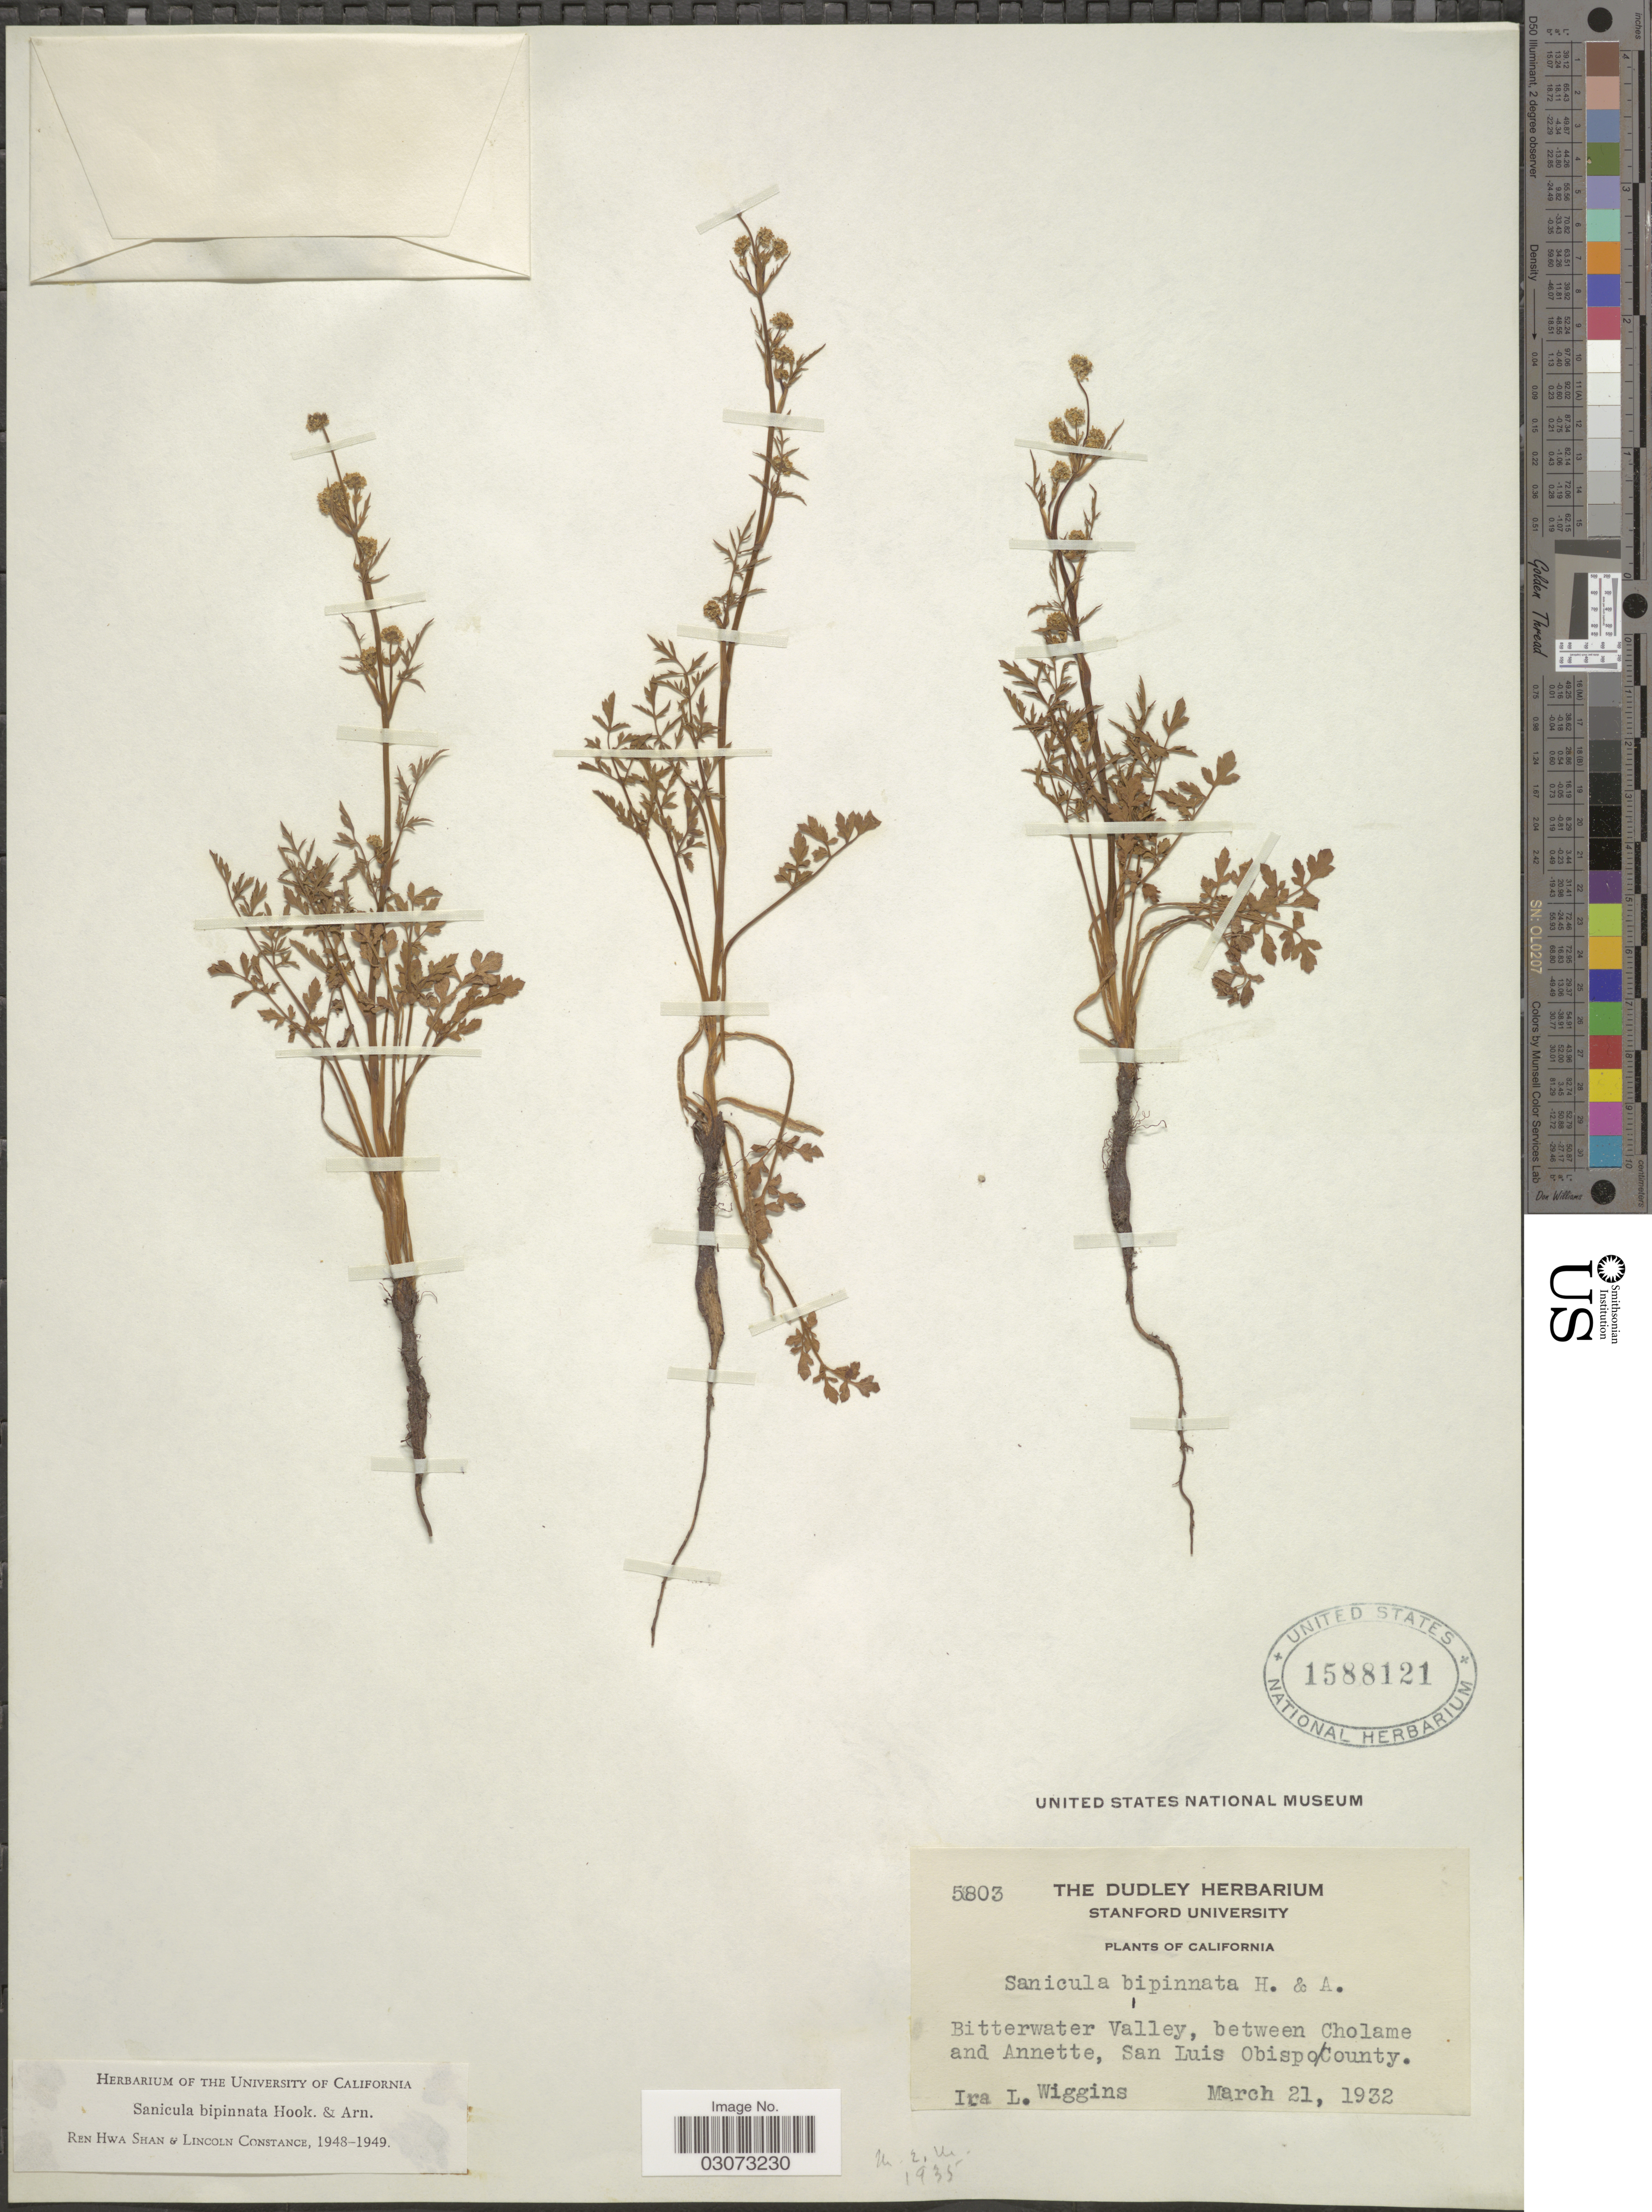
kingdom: Plantae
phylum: Tracheophyta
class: Magnoliopsida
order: Apiales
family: Apiaceae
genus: Sanicula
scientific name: Sanicula bipinnata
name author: Hook. & Arn.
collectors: I. L. Wiggins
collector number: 5803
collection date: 1932-03-21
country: United States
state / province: California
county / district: San Luis Obispo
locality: Bitterwater Valley, between Cholame and Annette, San Luis Obispo County.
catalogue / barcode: US 1588121